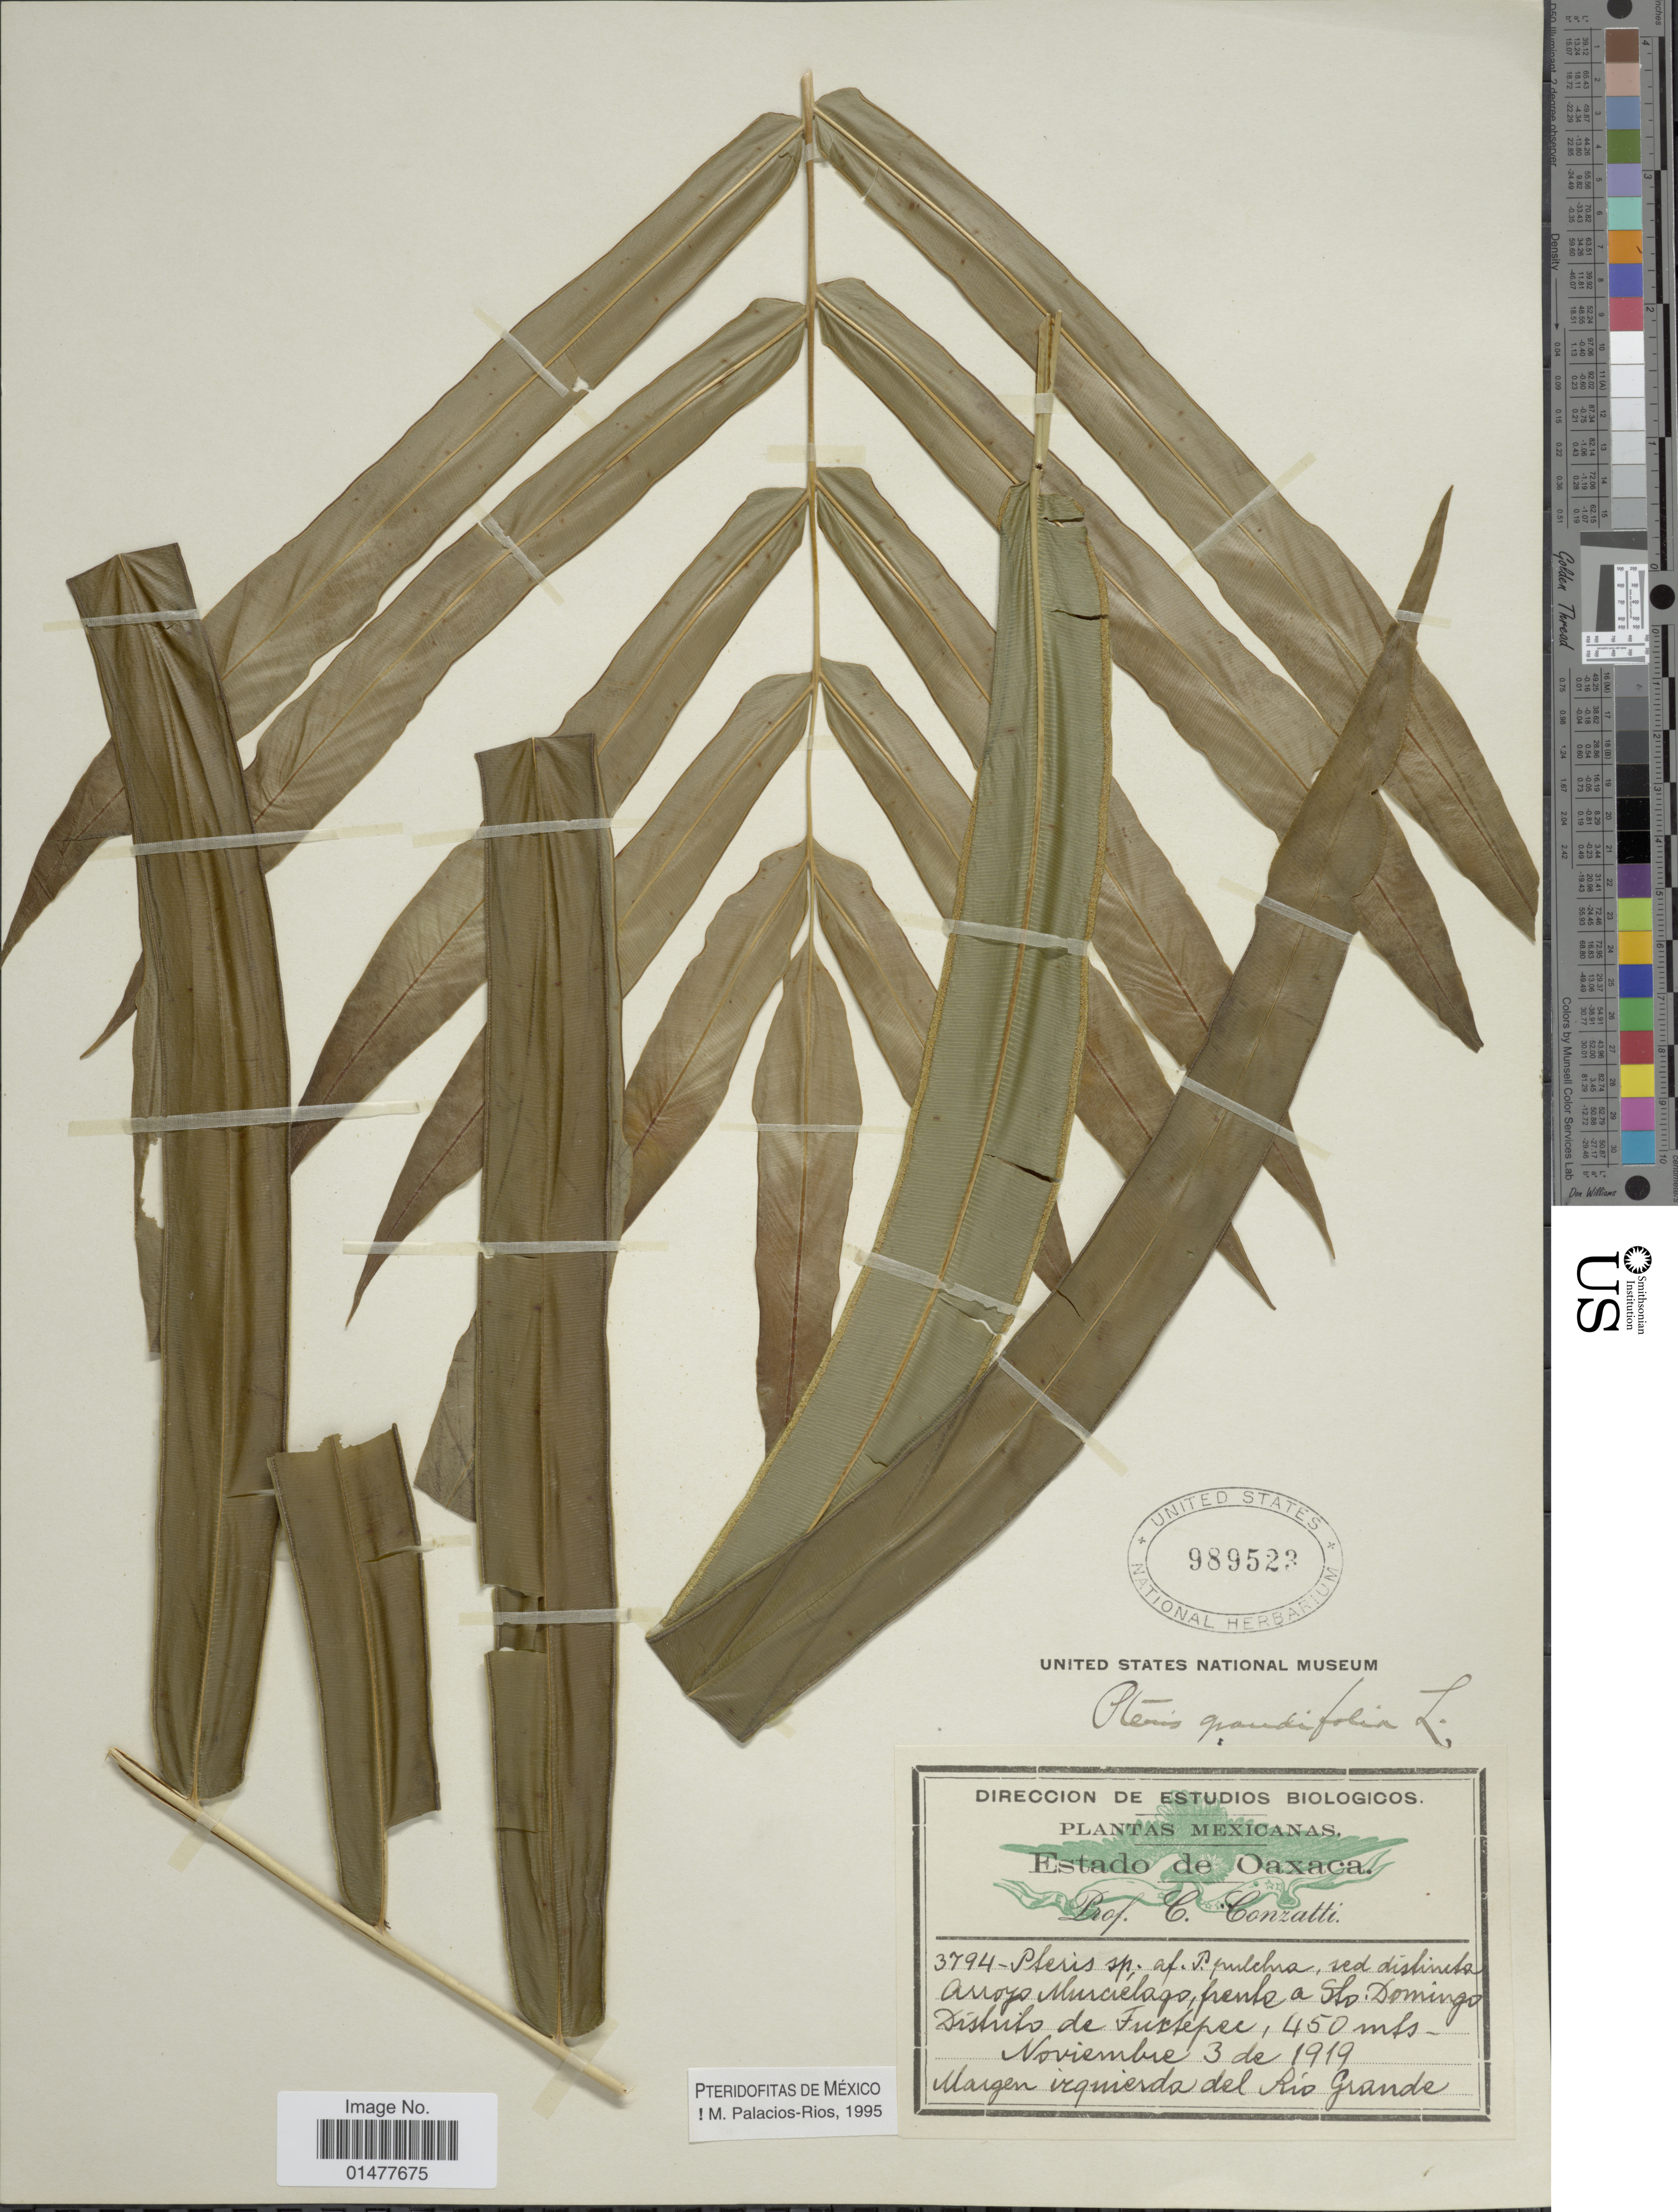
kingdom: Plantae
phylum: Tracheophyta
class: Polypodiopsida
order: Polypodiales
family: Pteridaceae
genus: Pteris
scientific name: Pteris grandifolia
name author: L.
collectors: C. Conzatti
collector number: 3794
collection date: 1919-11-03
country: Mexico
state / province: Oaxaca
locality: Arroyo Murcuelago, frente a Sto. Domingo, Distrito de Tuxtepec, margen irquierda del Rio Grande.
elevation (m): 450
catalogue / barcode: US 989523